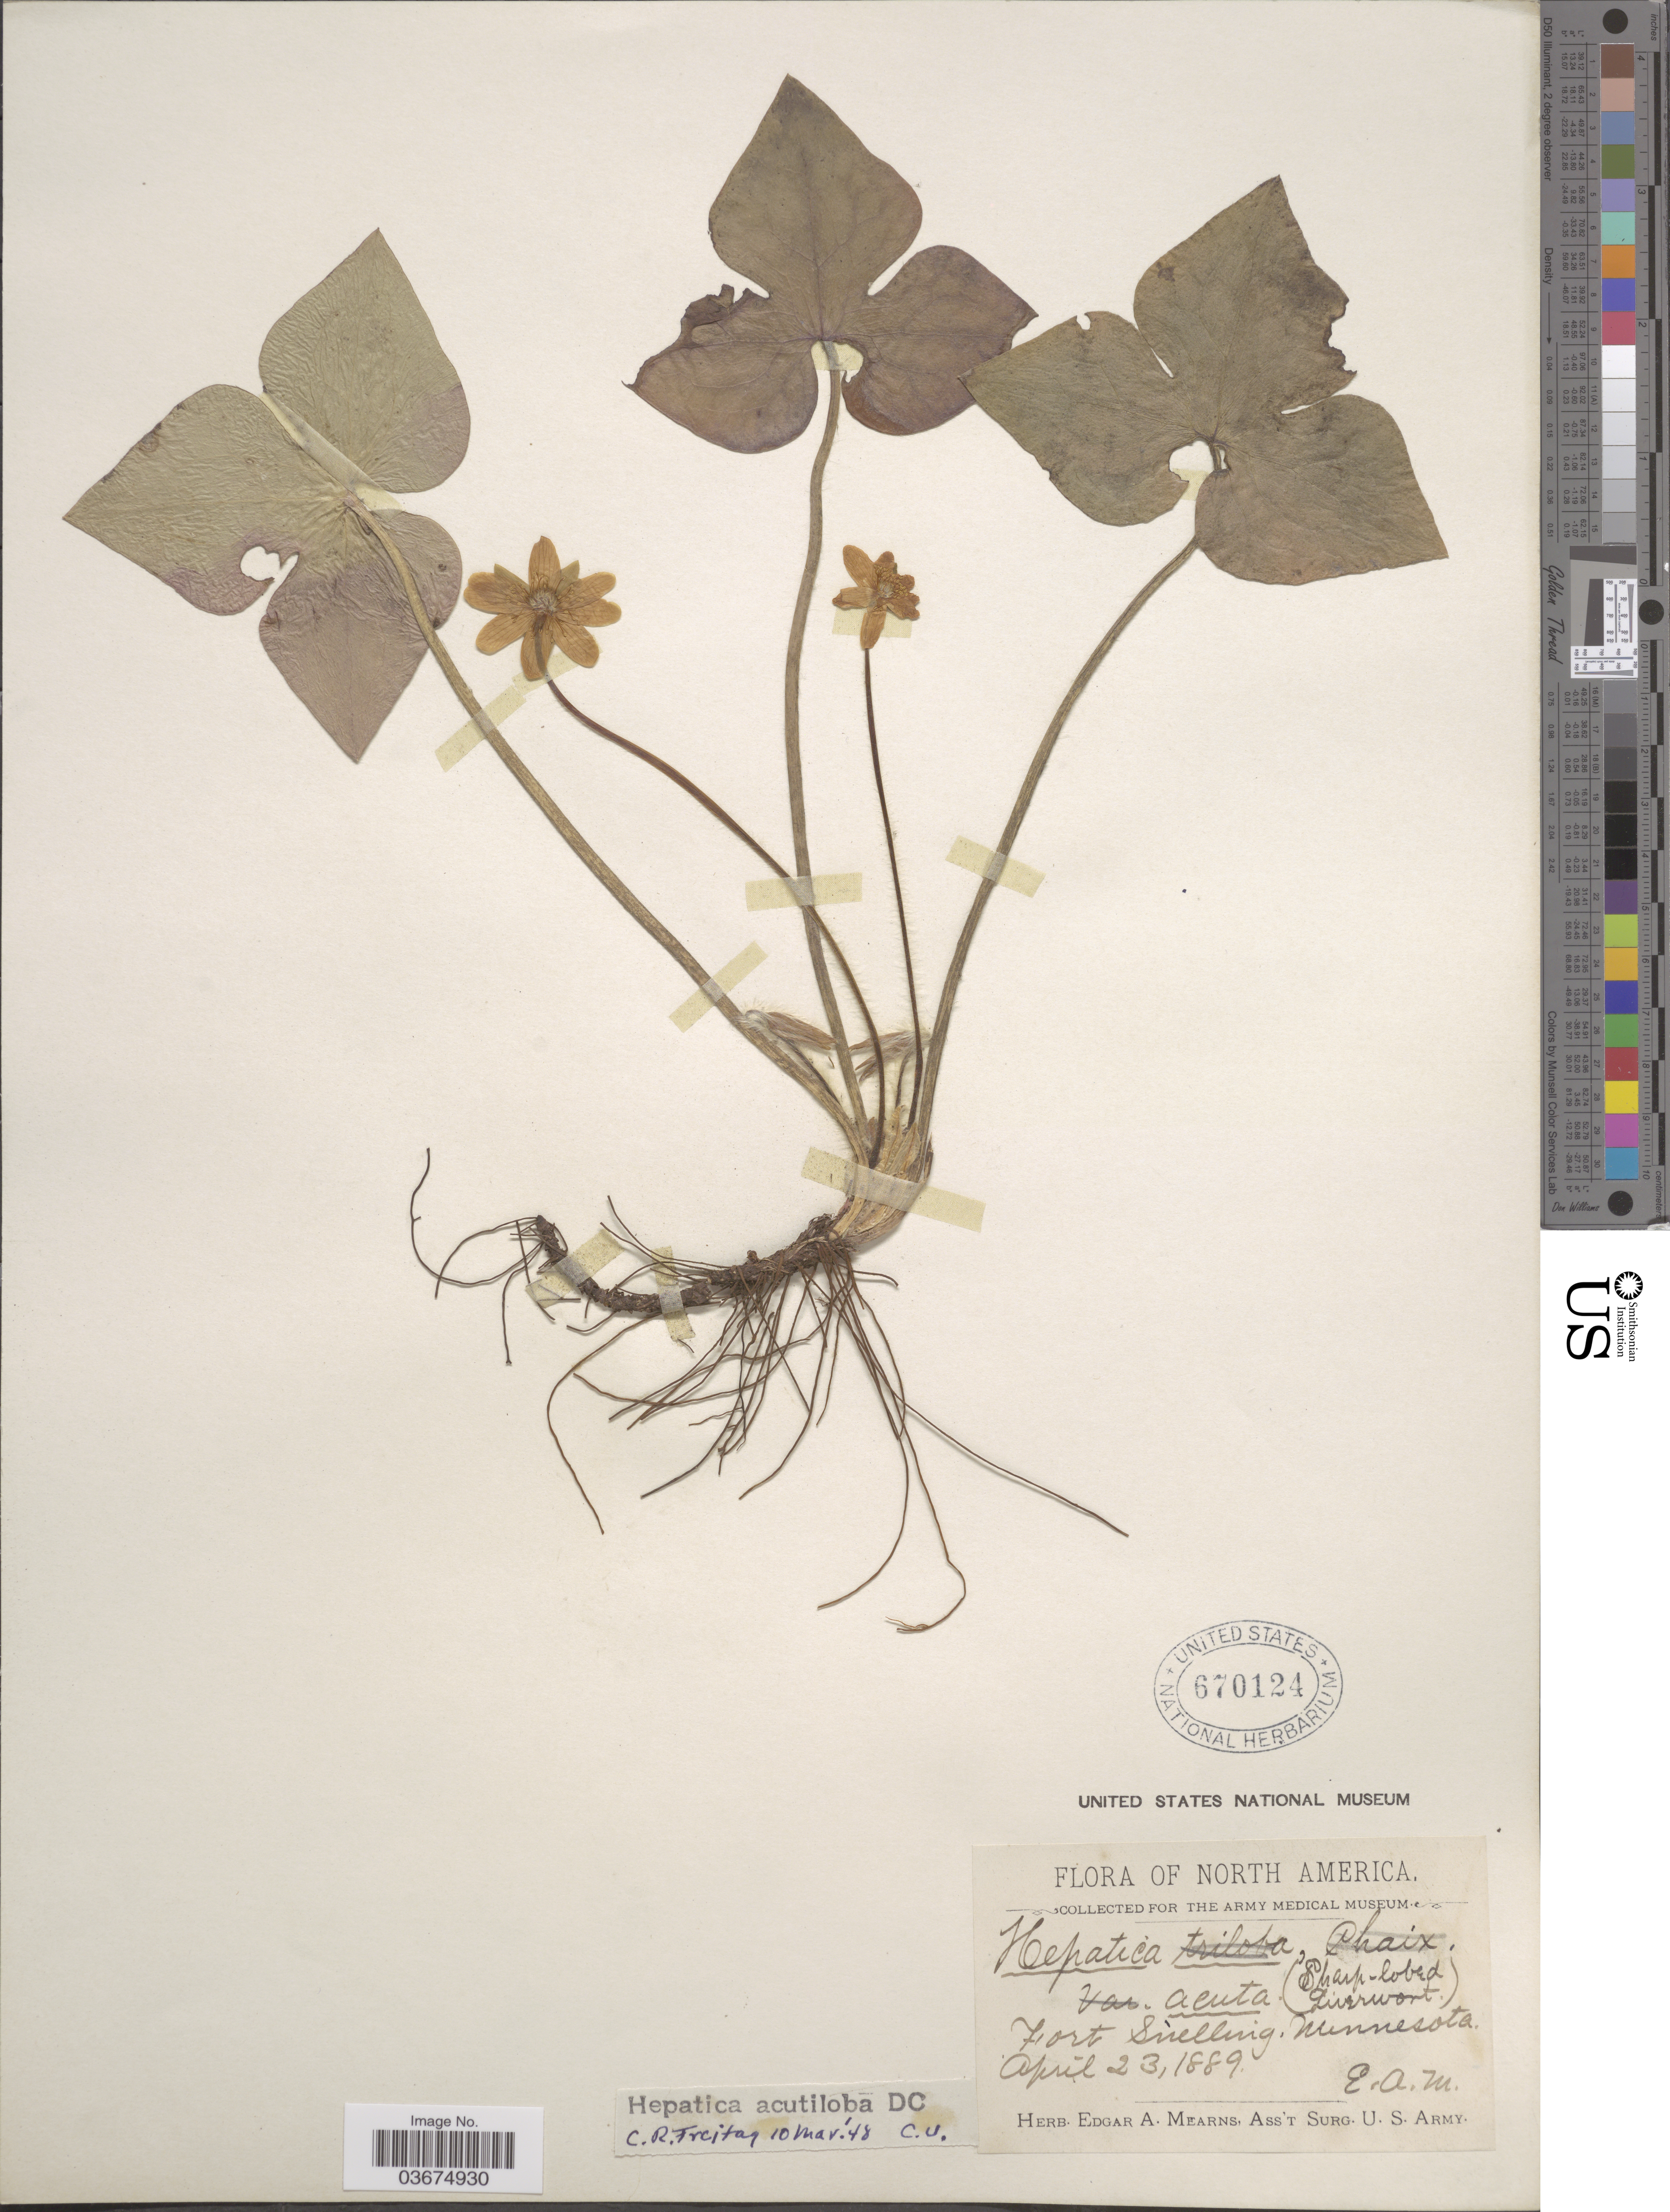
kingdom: Plantae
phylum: Tracheophyta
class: Magnoliopsida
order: Ranunculales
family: Ranunculaceae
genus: Hepatica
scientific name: Hepatica acutiloba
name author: DC.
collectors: E. A. Mearns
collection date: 1889-04-23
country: United States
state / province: Minnesota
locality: Fort Snelling.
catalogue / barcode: US 670124